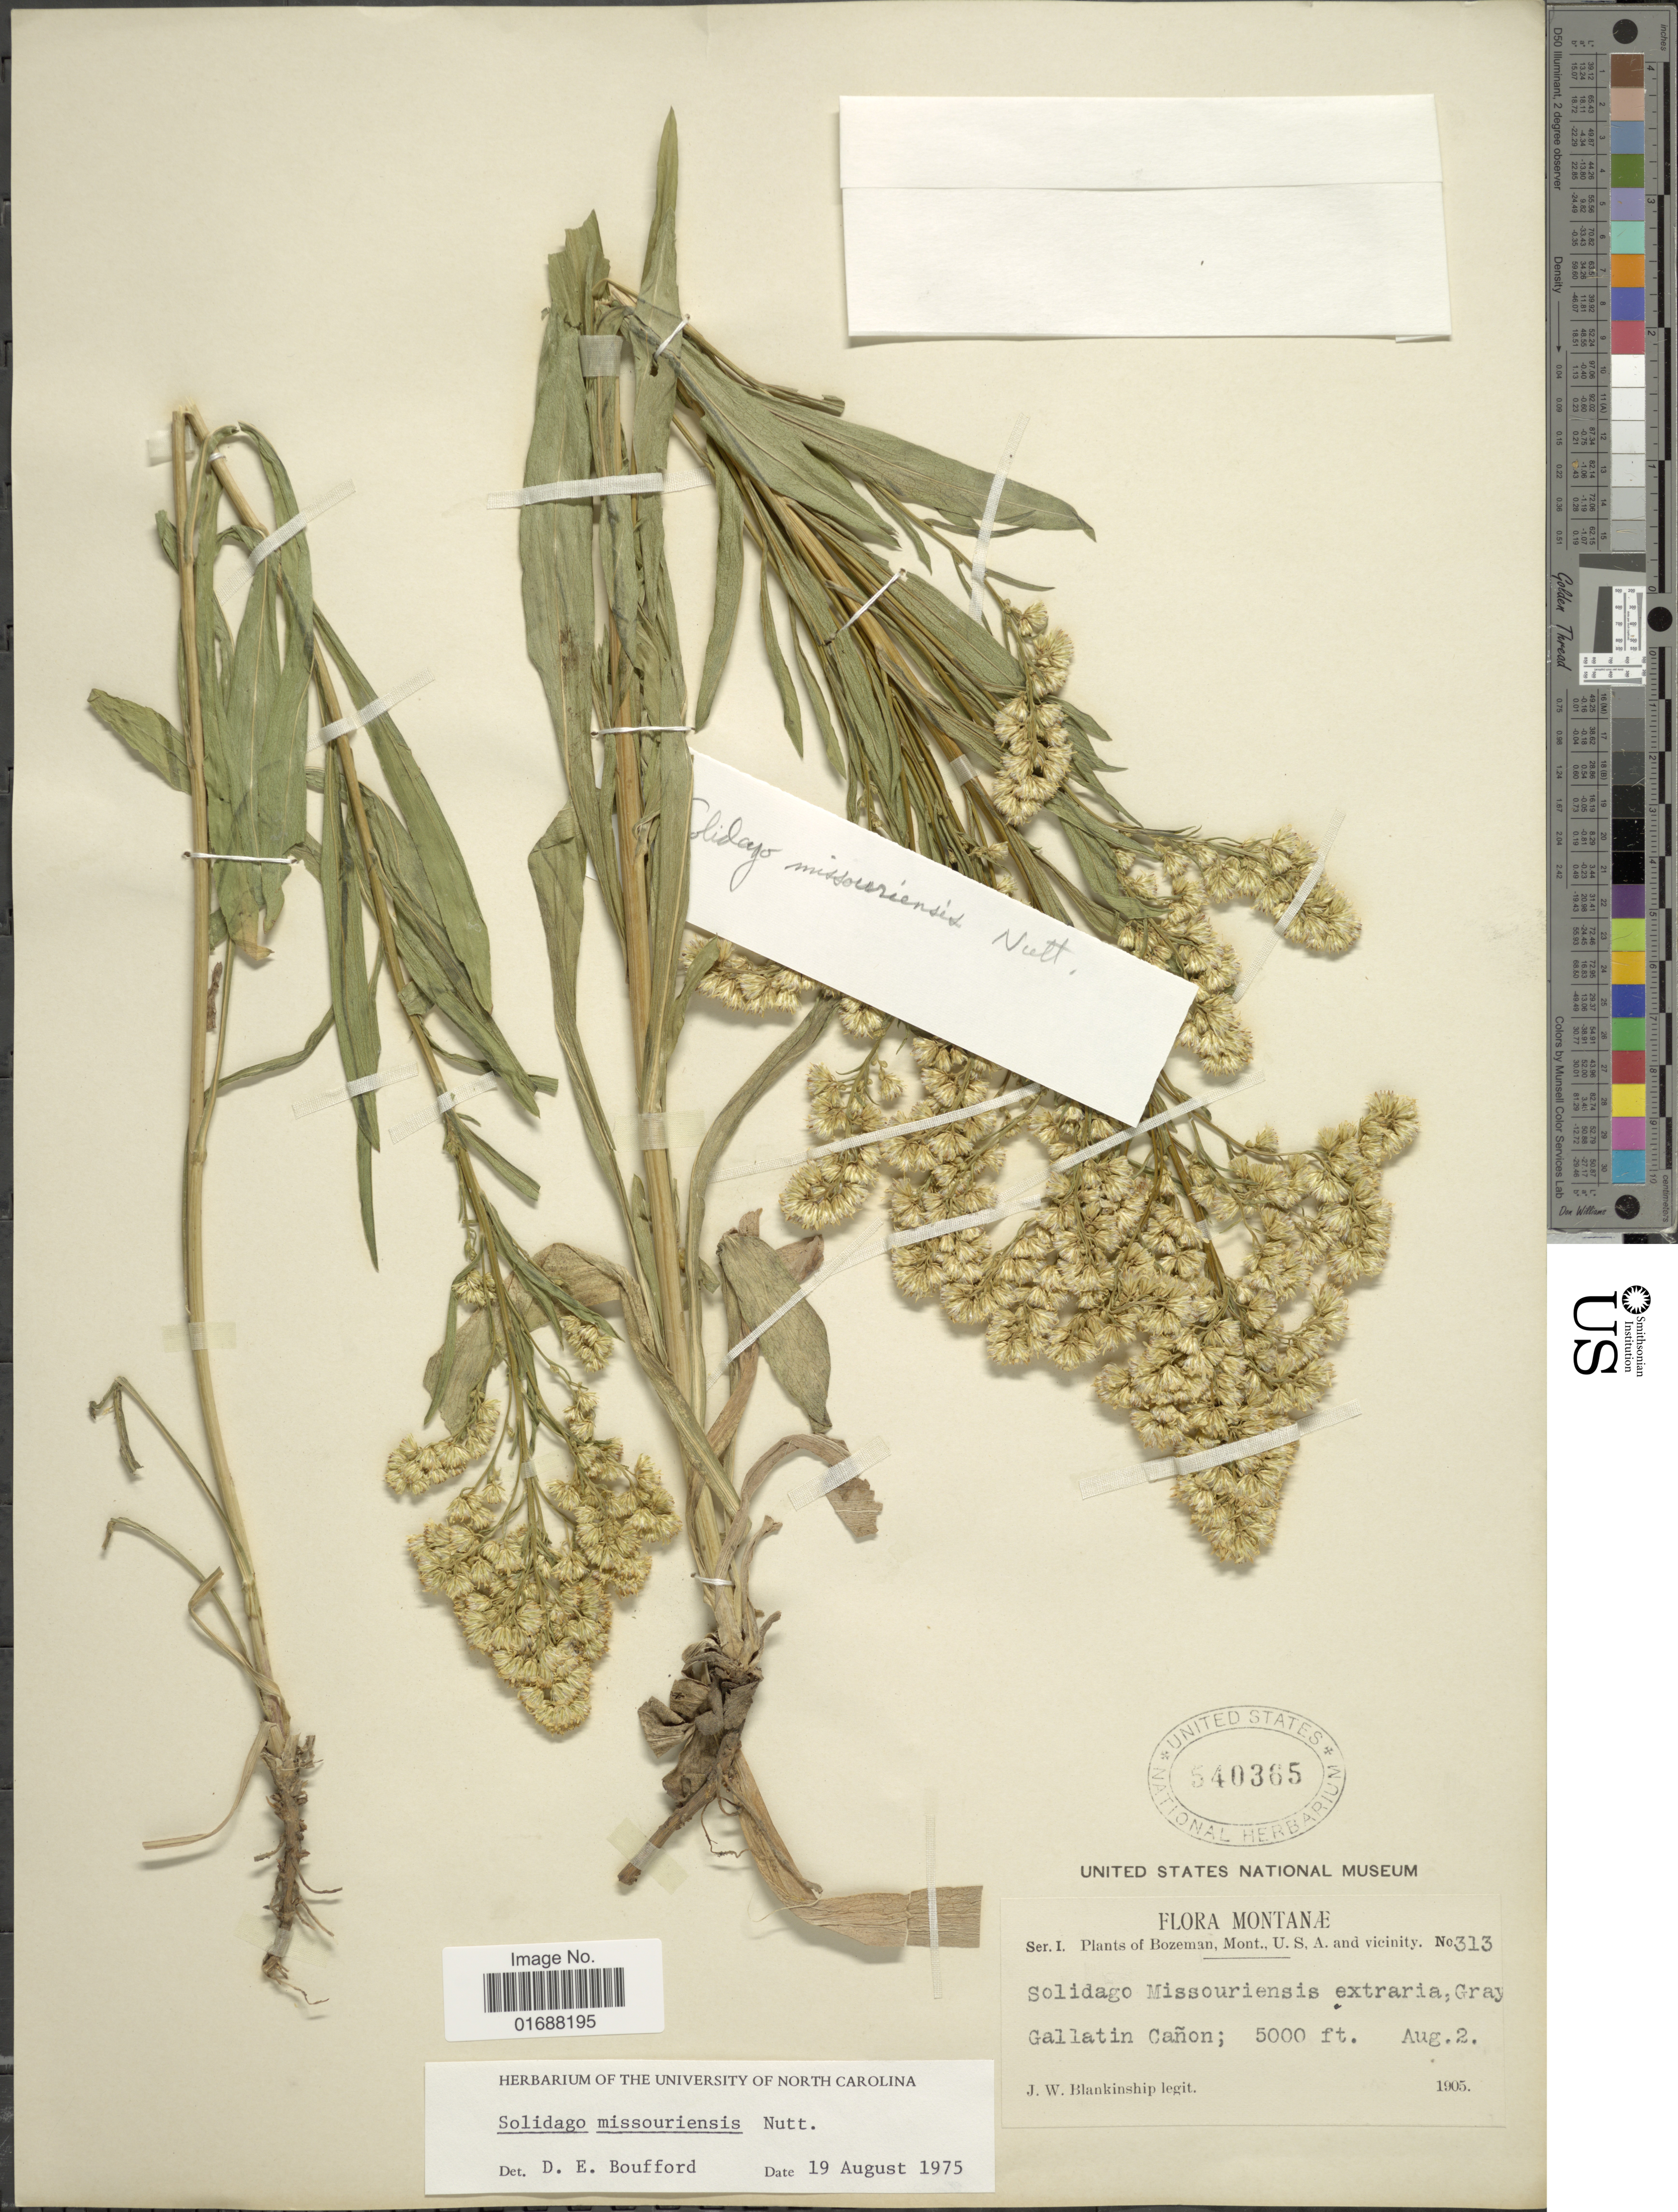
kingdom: Plantae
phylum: Tracheophyta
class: Magnoliopsida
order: Asterales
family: Asteraceae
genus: Solidago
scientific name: Solidago missouriensis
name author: Nutt.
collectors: J. W. Blankinship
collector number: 313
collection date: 1905-08-02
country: United States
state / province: Montana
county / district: Gallatin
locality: Gallatin Canon.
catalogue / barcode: US 540365